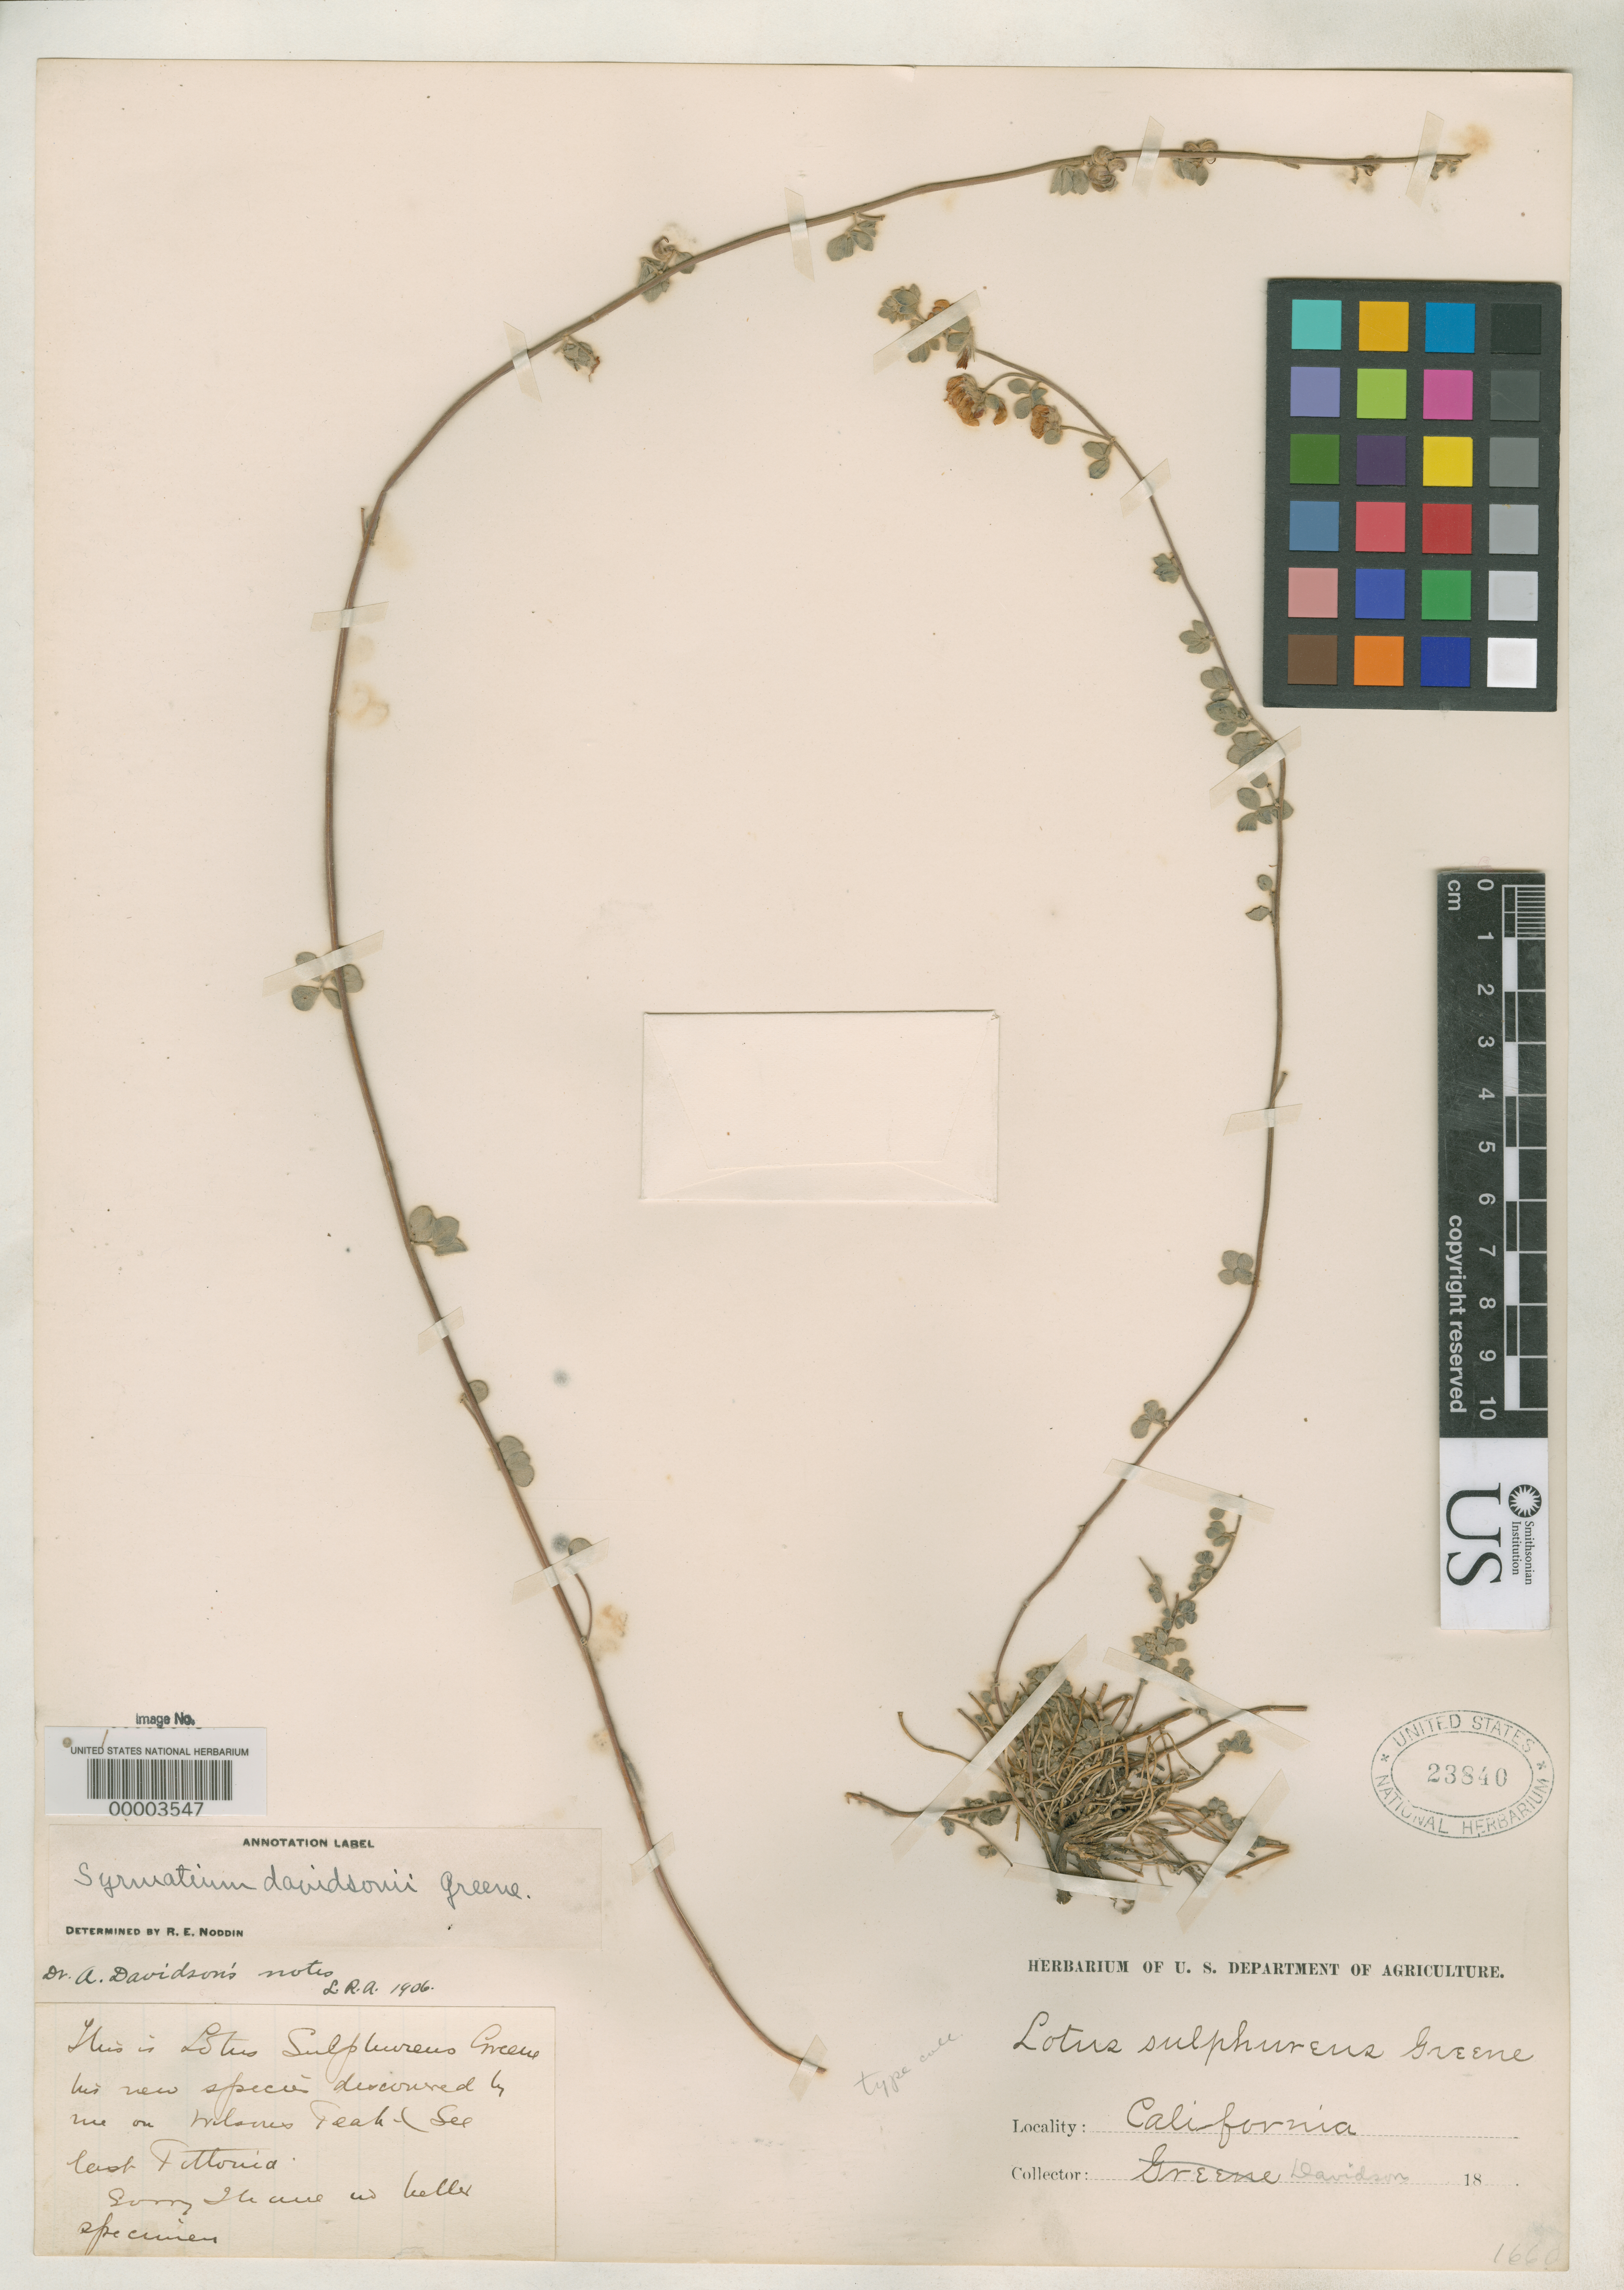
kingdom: Plantae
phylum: Tracheophyta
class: Magnoliopsida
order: Fabales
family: Fabaceae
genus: Lotus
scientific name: Lotus sulphureus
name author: Greene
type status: Possible Isotype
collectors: A. Davidson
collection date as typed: Aug 1892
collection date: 1892-08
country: United States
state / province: California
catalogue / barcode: US 23840